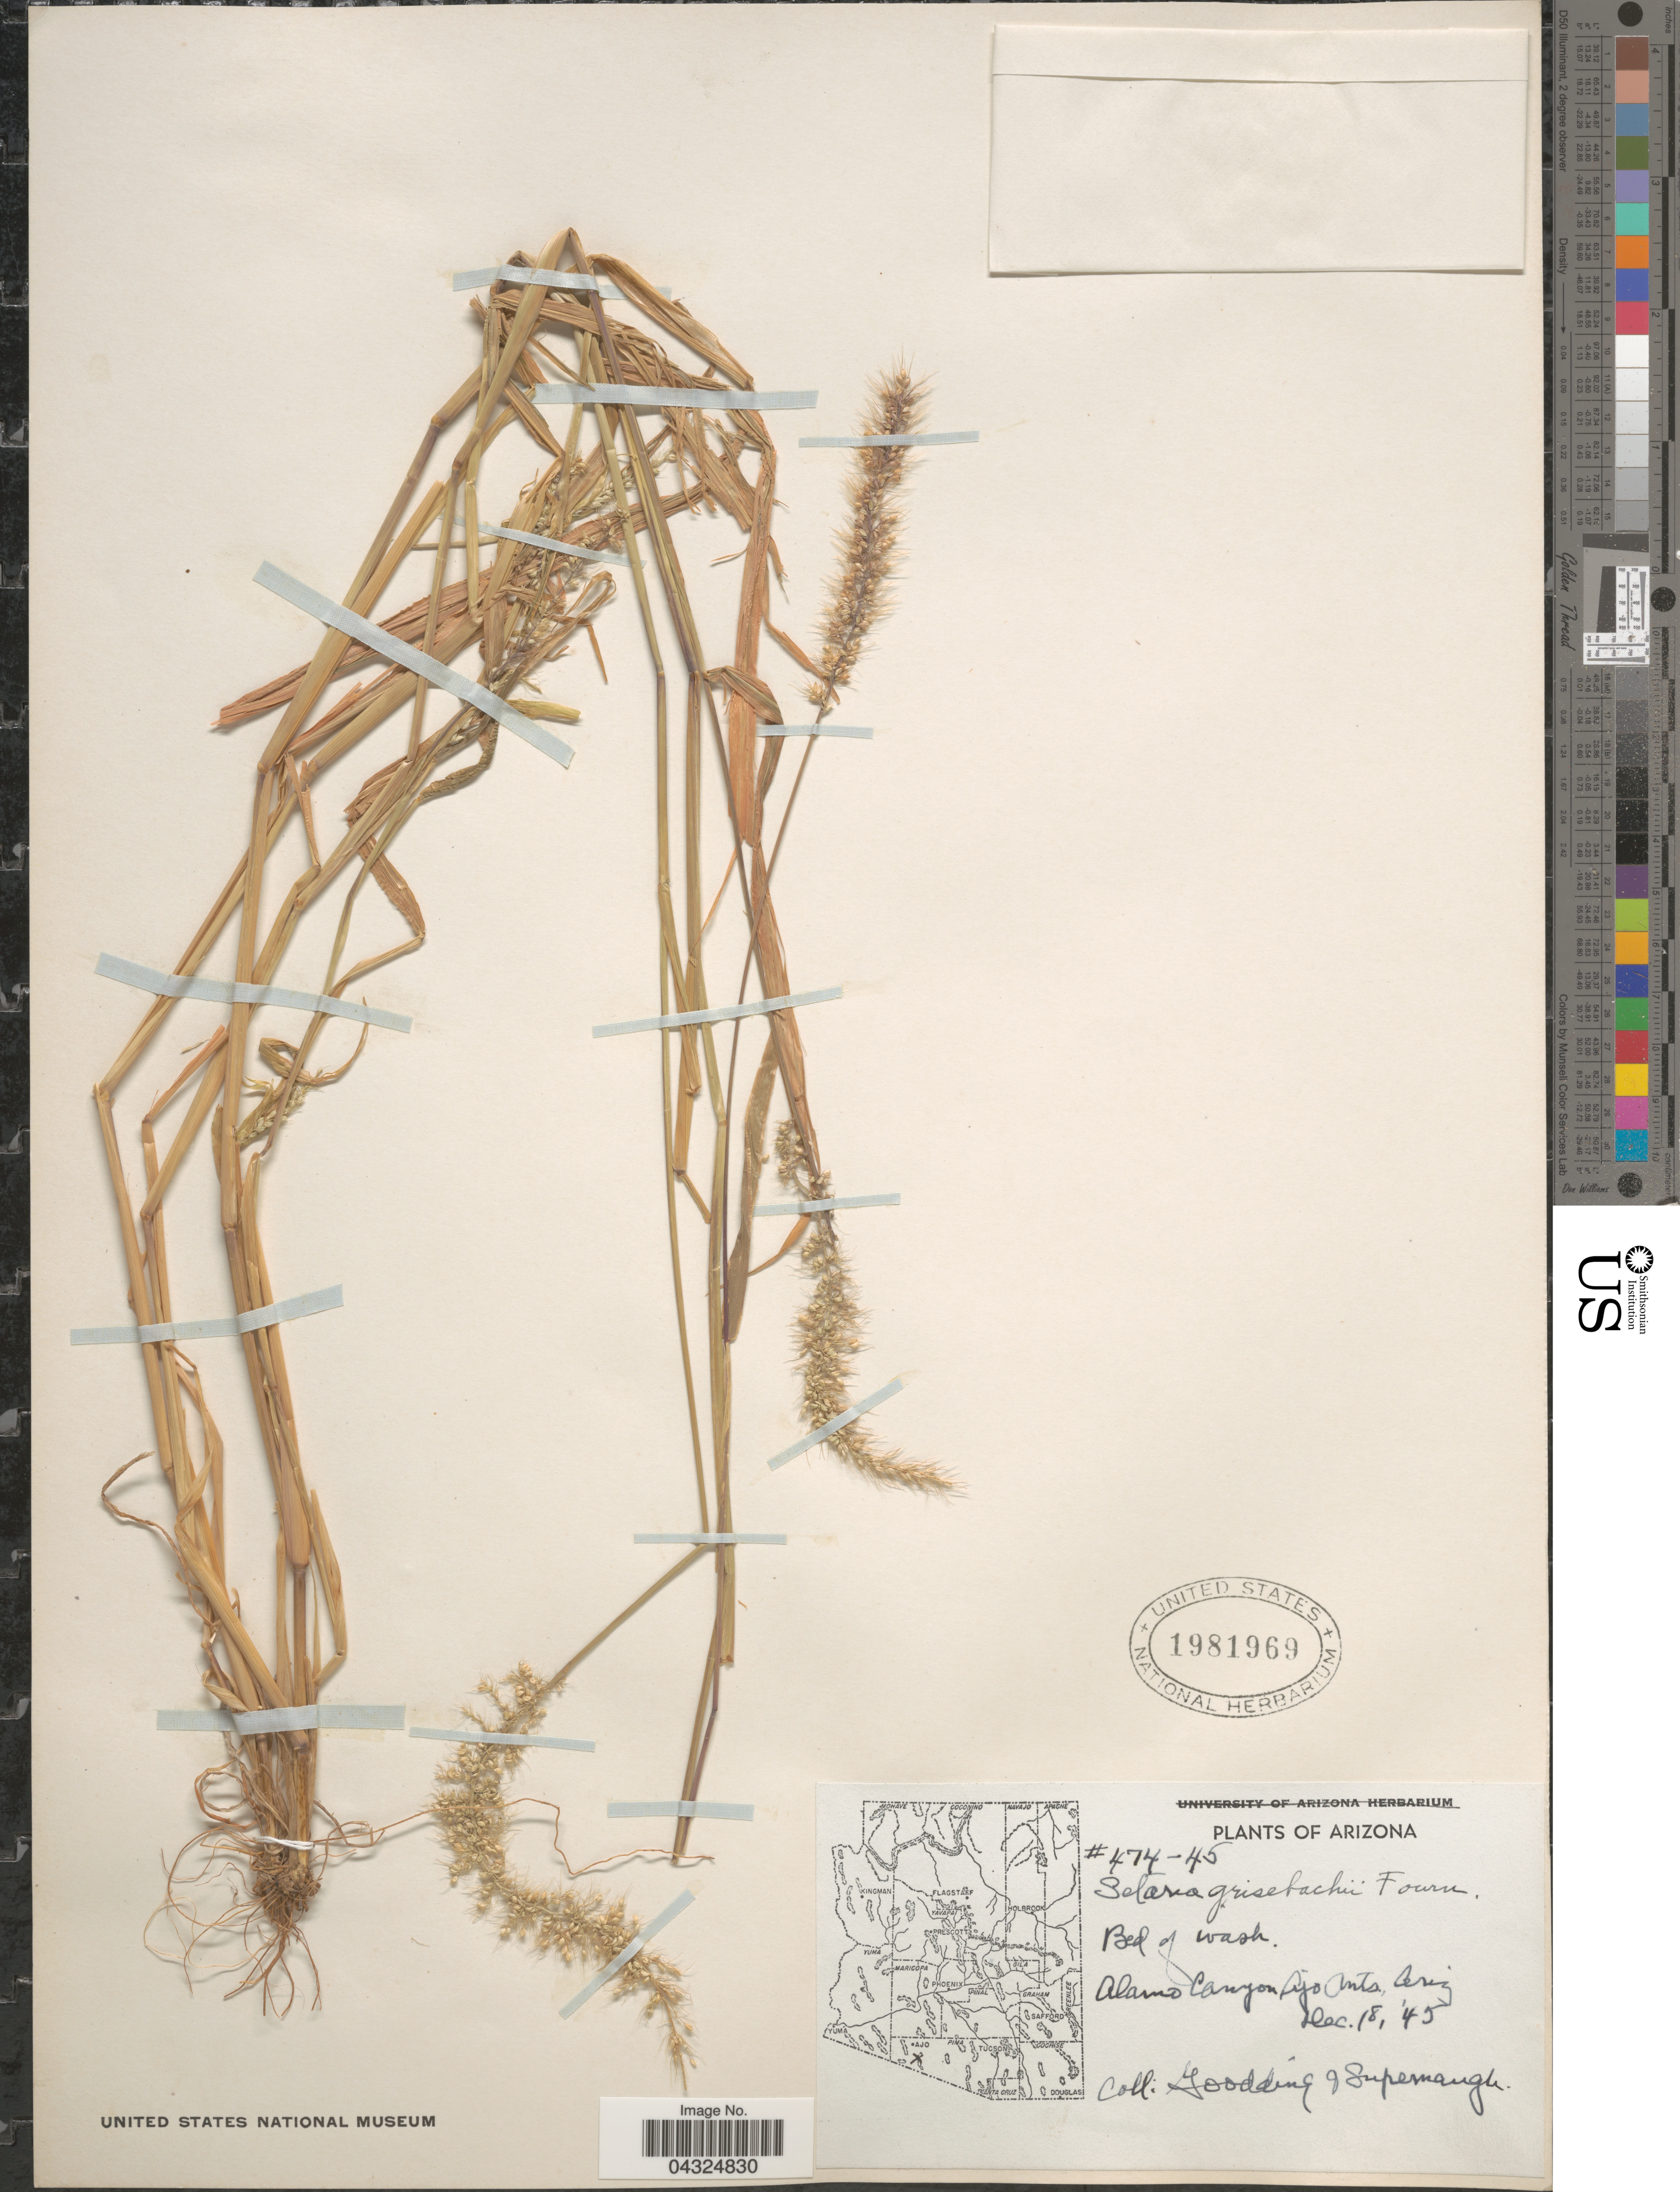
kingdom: Plantae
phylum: Tracheophyta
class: Liliopsida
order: Poales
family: Poaceae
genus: Setaria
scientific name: Setaria grisebachii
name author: E. Fourn.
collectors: Goodding & Supernaugh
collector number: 474-45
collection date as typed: Transcribed d/m/y: 18/12/45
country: United States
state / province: Arizona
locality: Bed of wash. Alamo Canyon Ajo Mts.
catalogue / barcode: US 1981969